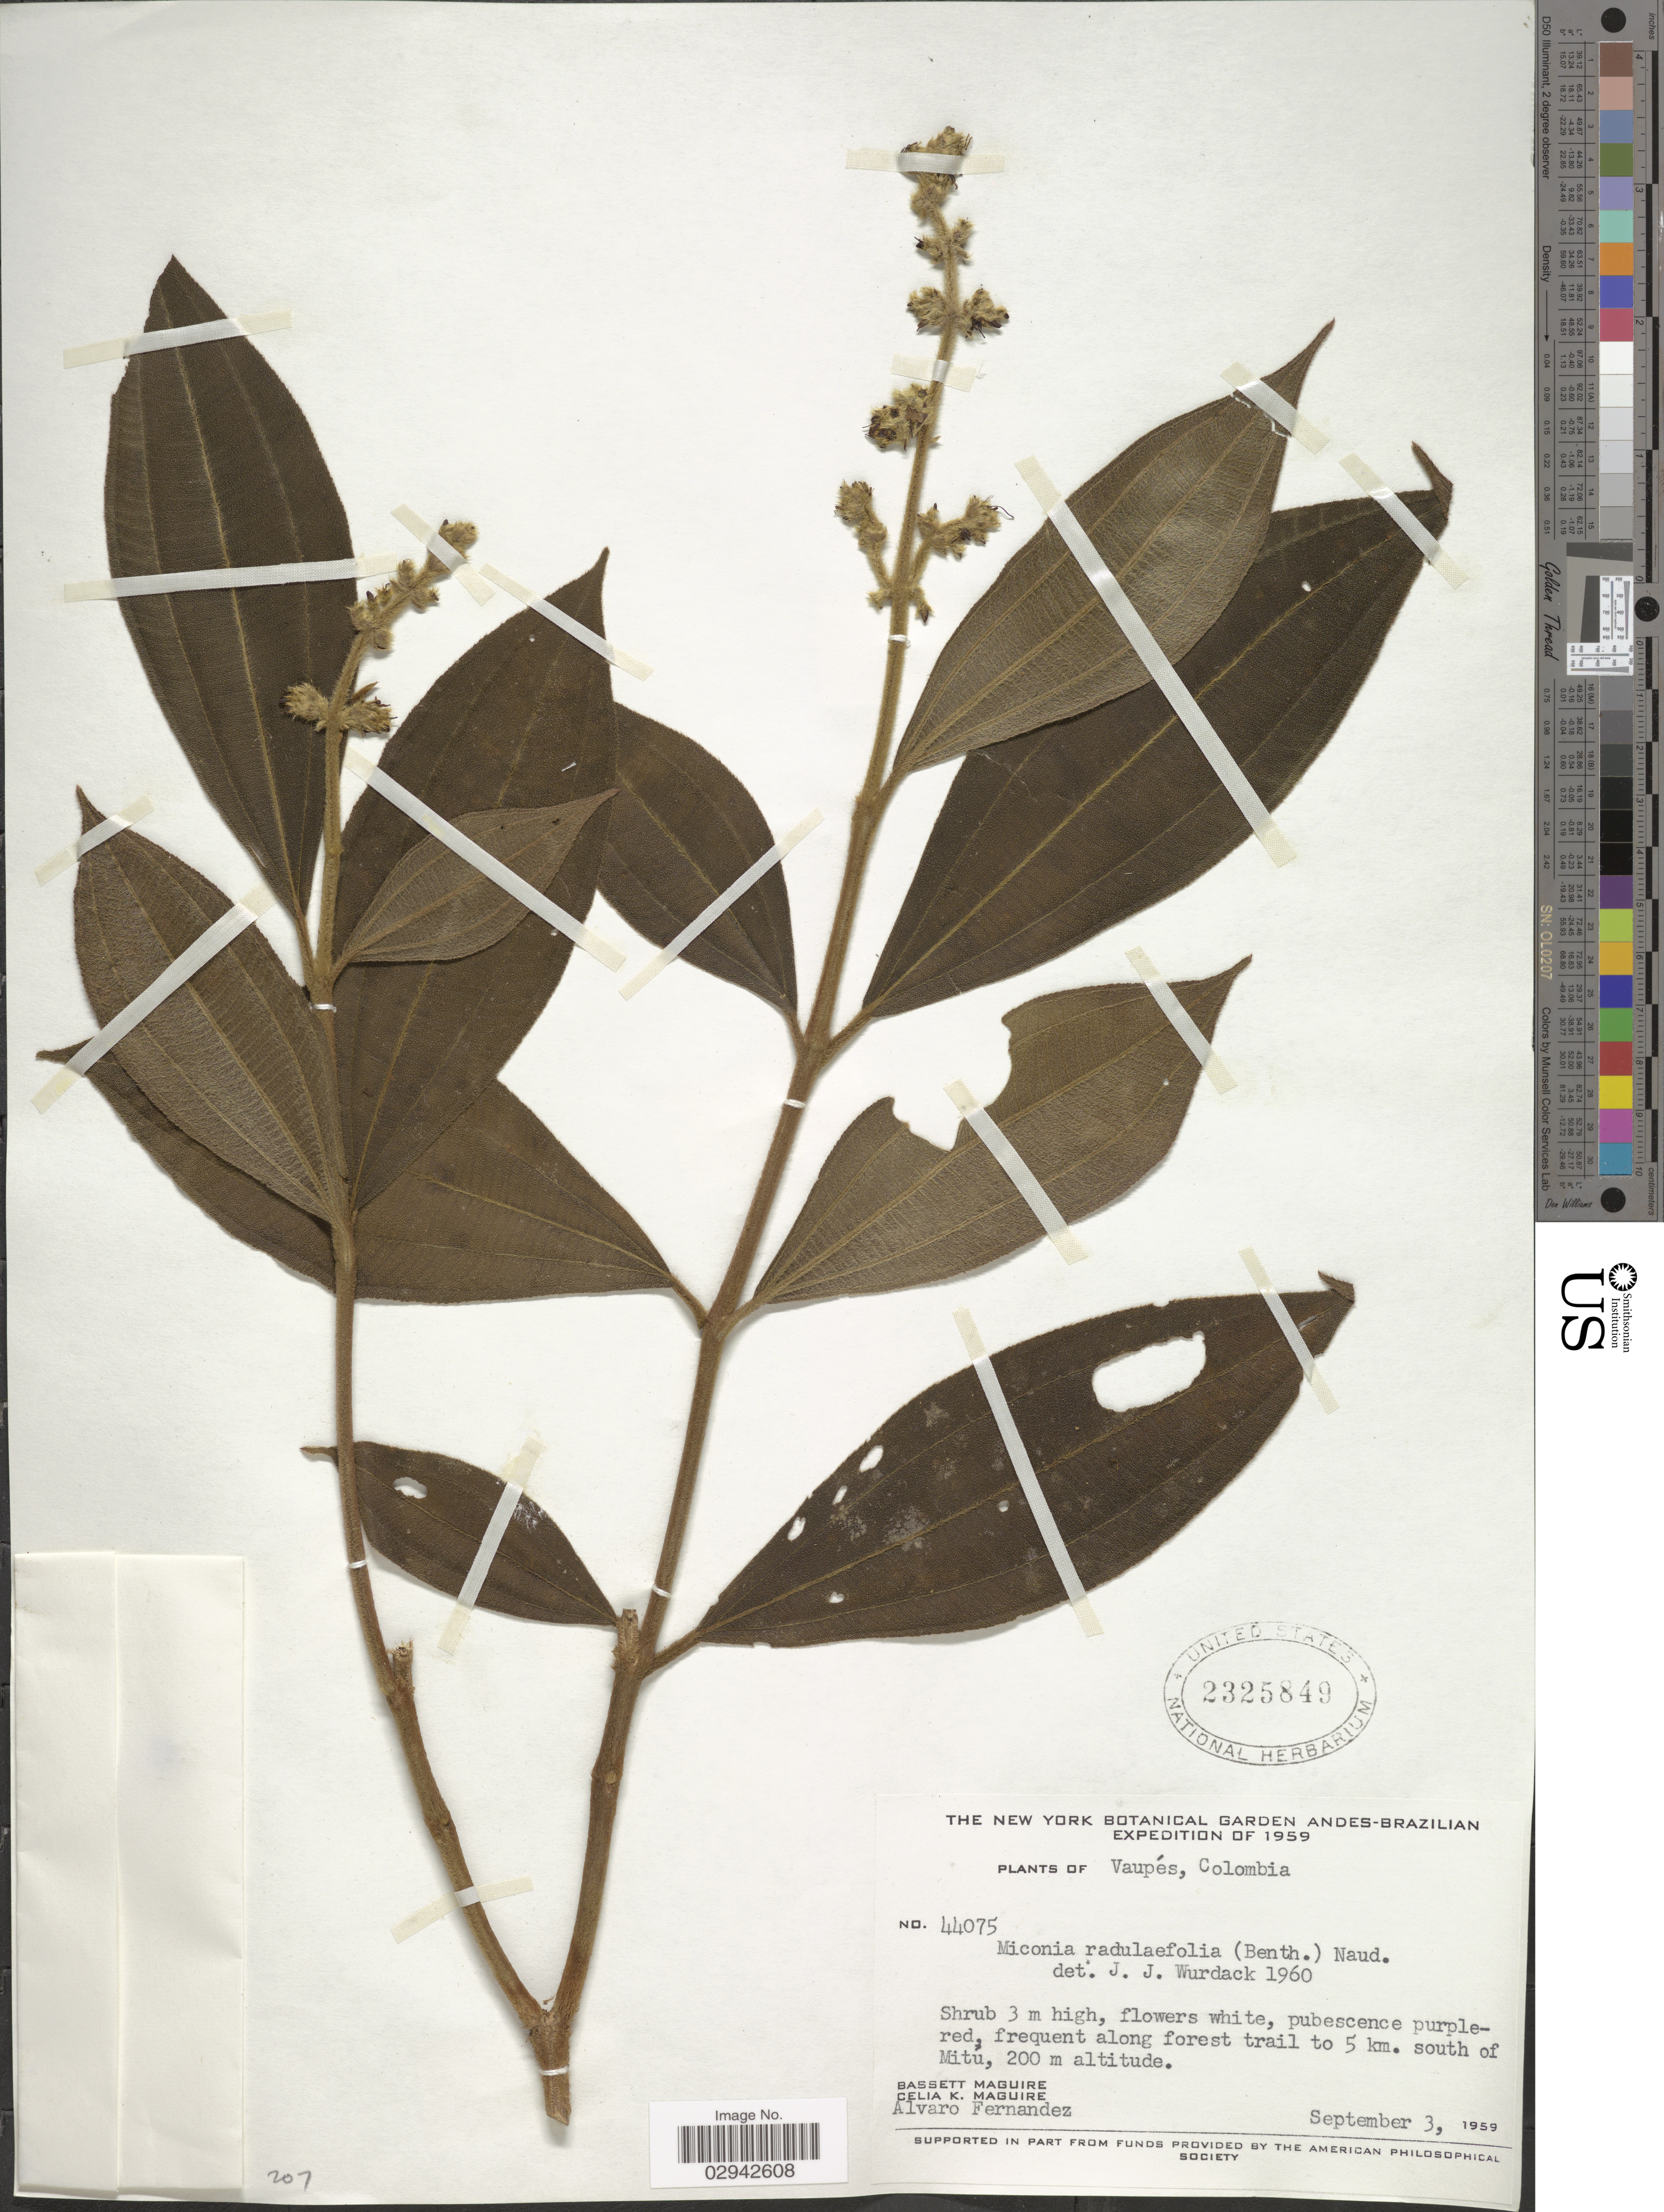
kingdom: Plantae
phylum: Tracheophyta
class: Magnoliopsida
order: Myrtales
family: Melastomataceae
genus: Miconia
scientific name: Miconia radulifolia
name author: (Benth.) Naudin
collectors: B. Maguire, C. K. Maguire & A. Fernandez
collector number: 44075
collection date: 1959-09-03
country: Colombia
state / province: Vaupés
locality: Frequent along forest trail to 5 km. south of Mitu.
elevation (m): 200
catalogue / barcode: US 2325849